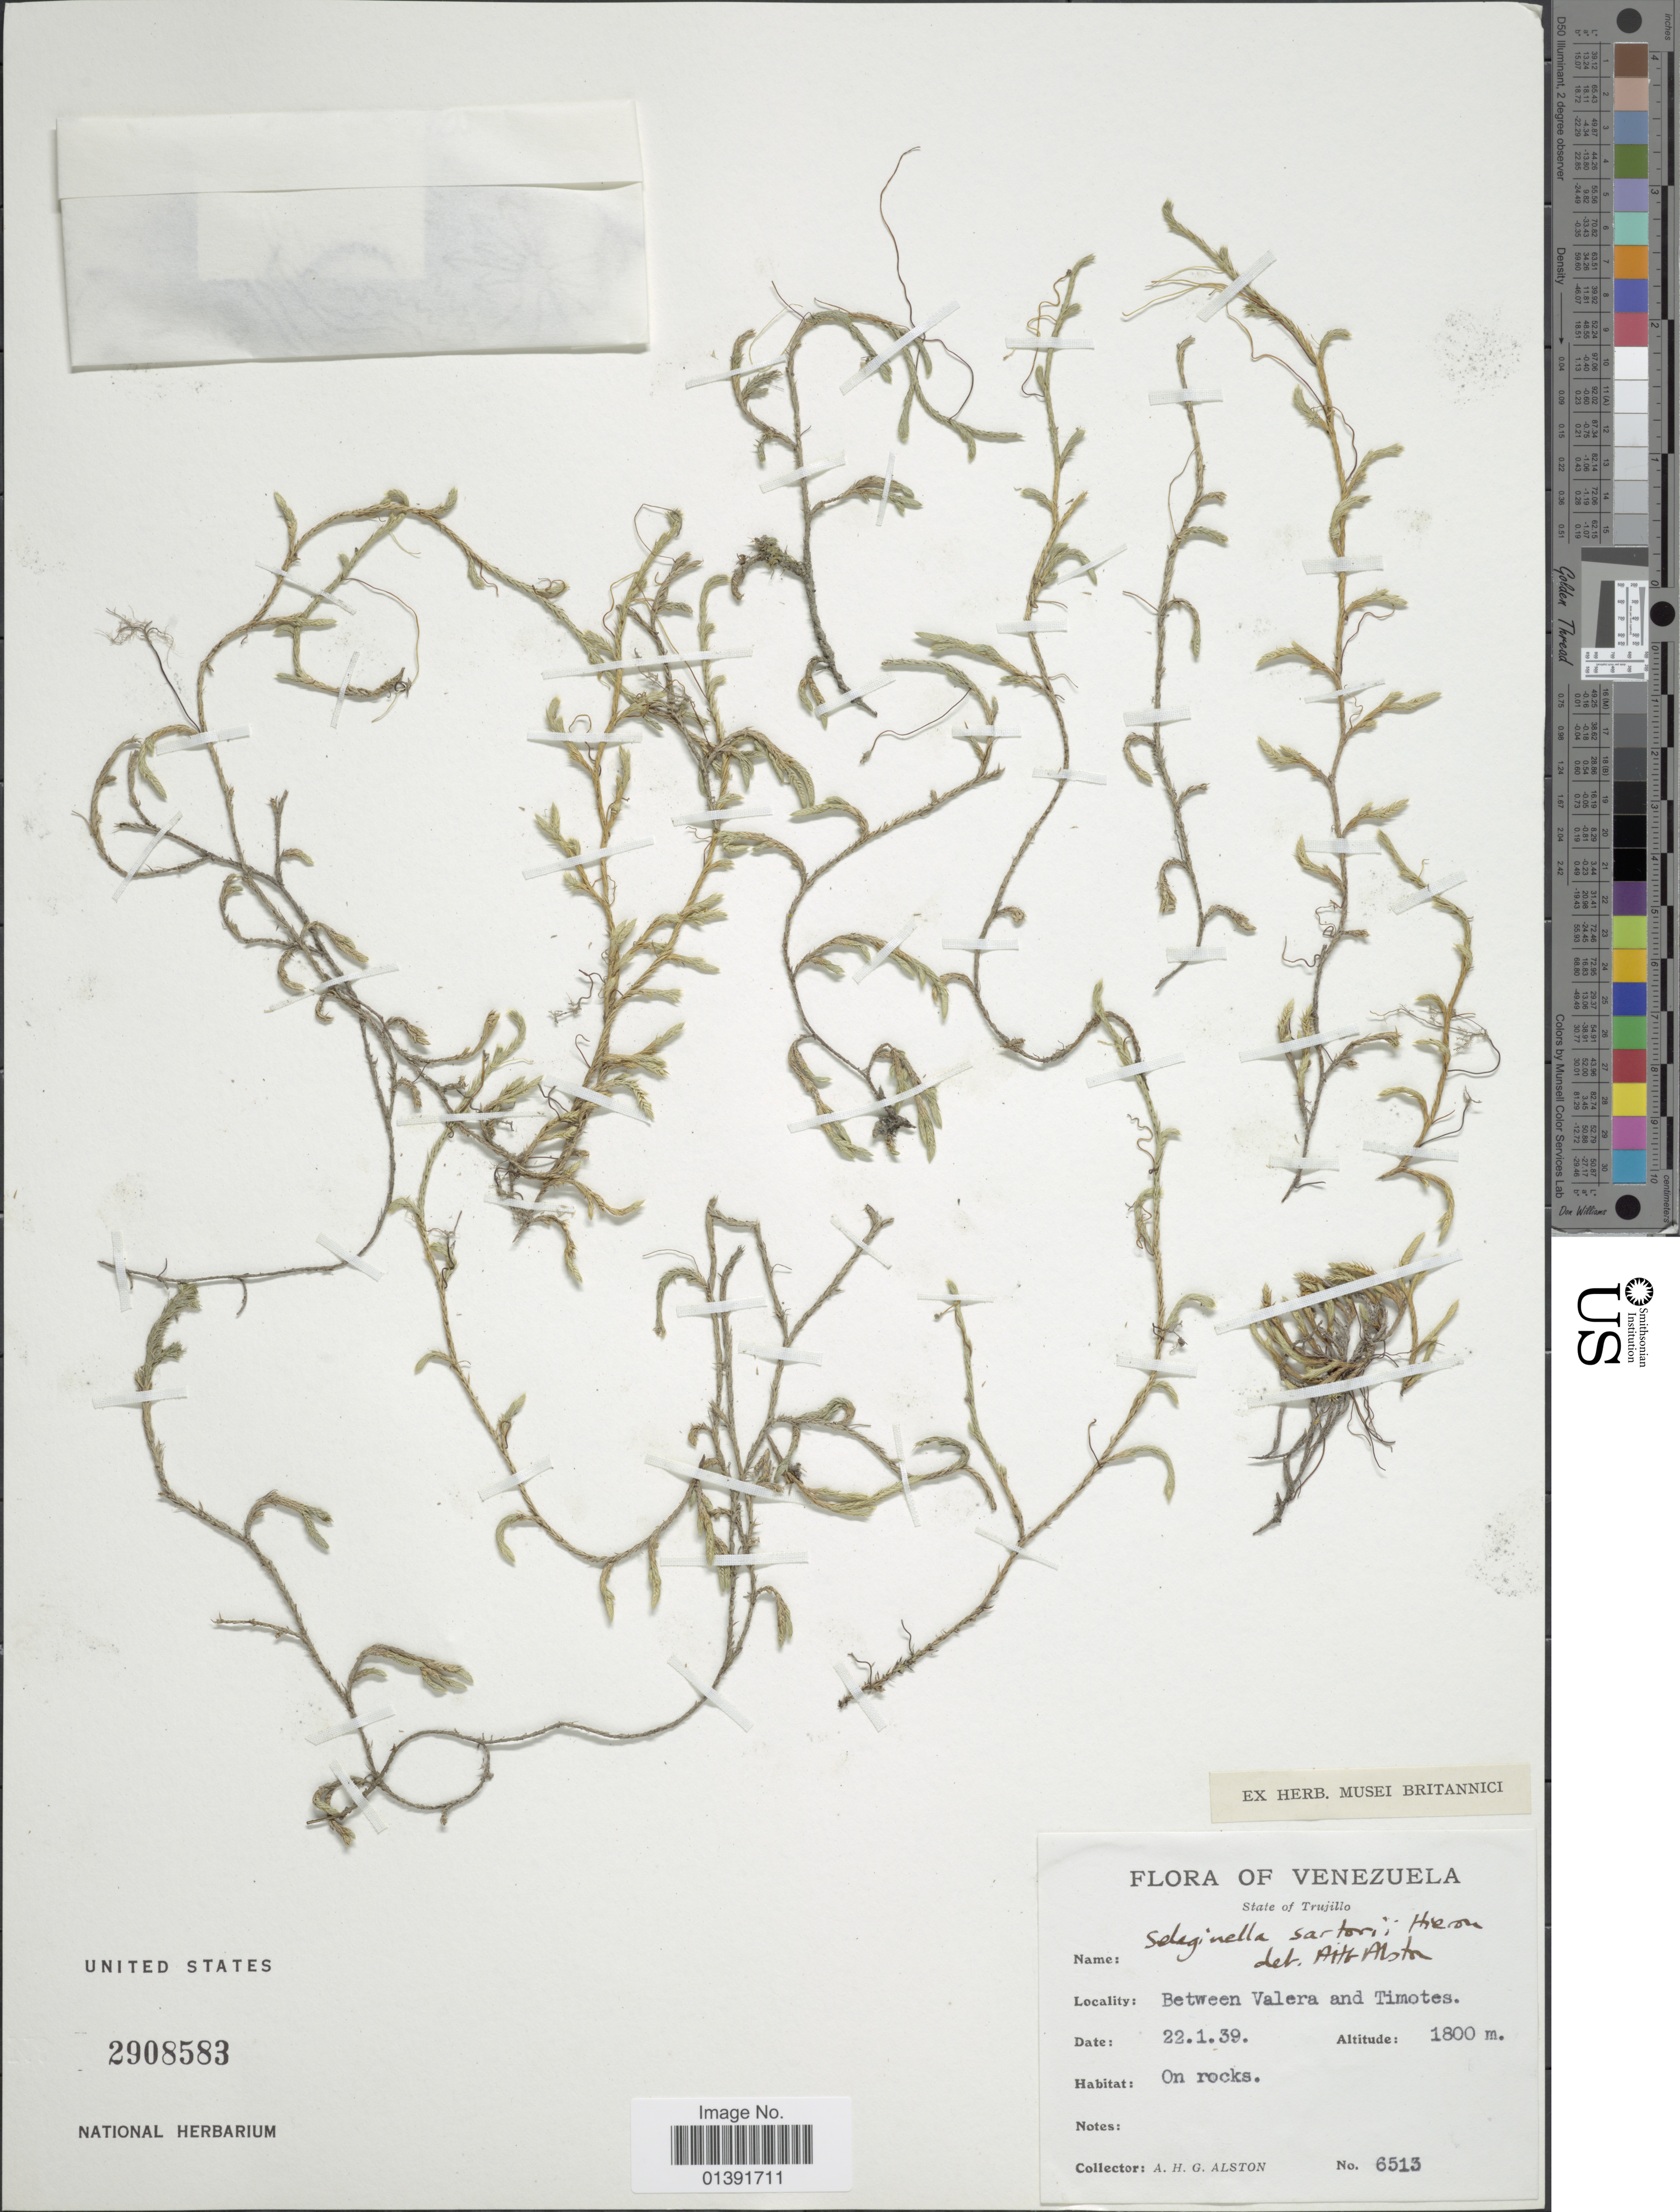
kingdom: Plantae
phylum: Tracheophyta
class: Lycopodiopsida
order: Selaginellales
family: Selaginellaceae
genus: Selaginella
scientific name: Selaginella sartorii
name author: Hieron.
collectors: A. H. Alston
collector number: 6513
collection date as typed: Transcribed d/m/y: 22/1/39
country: Venezuela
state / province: Trujillo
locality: Between Valera and Timotes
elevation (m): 1800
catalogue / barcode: US 2908583